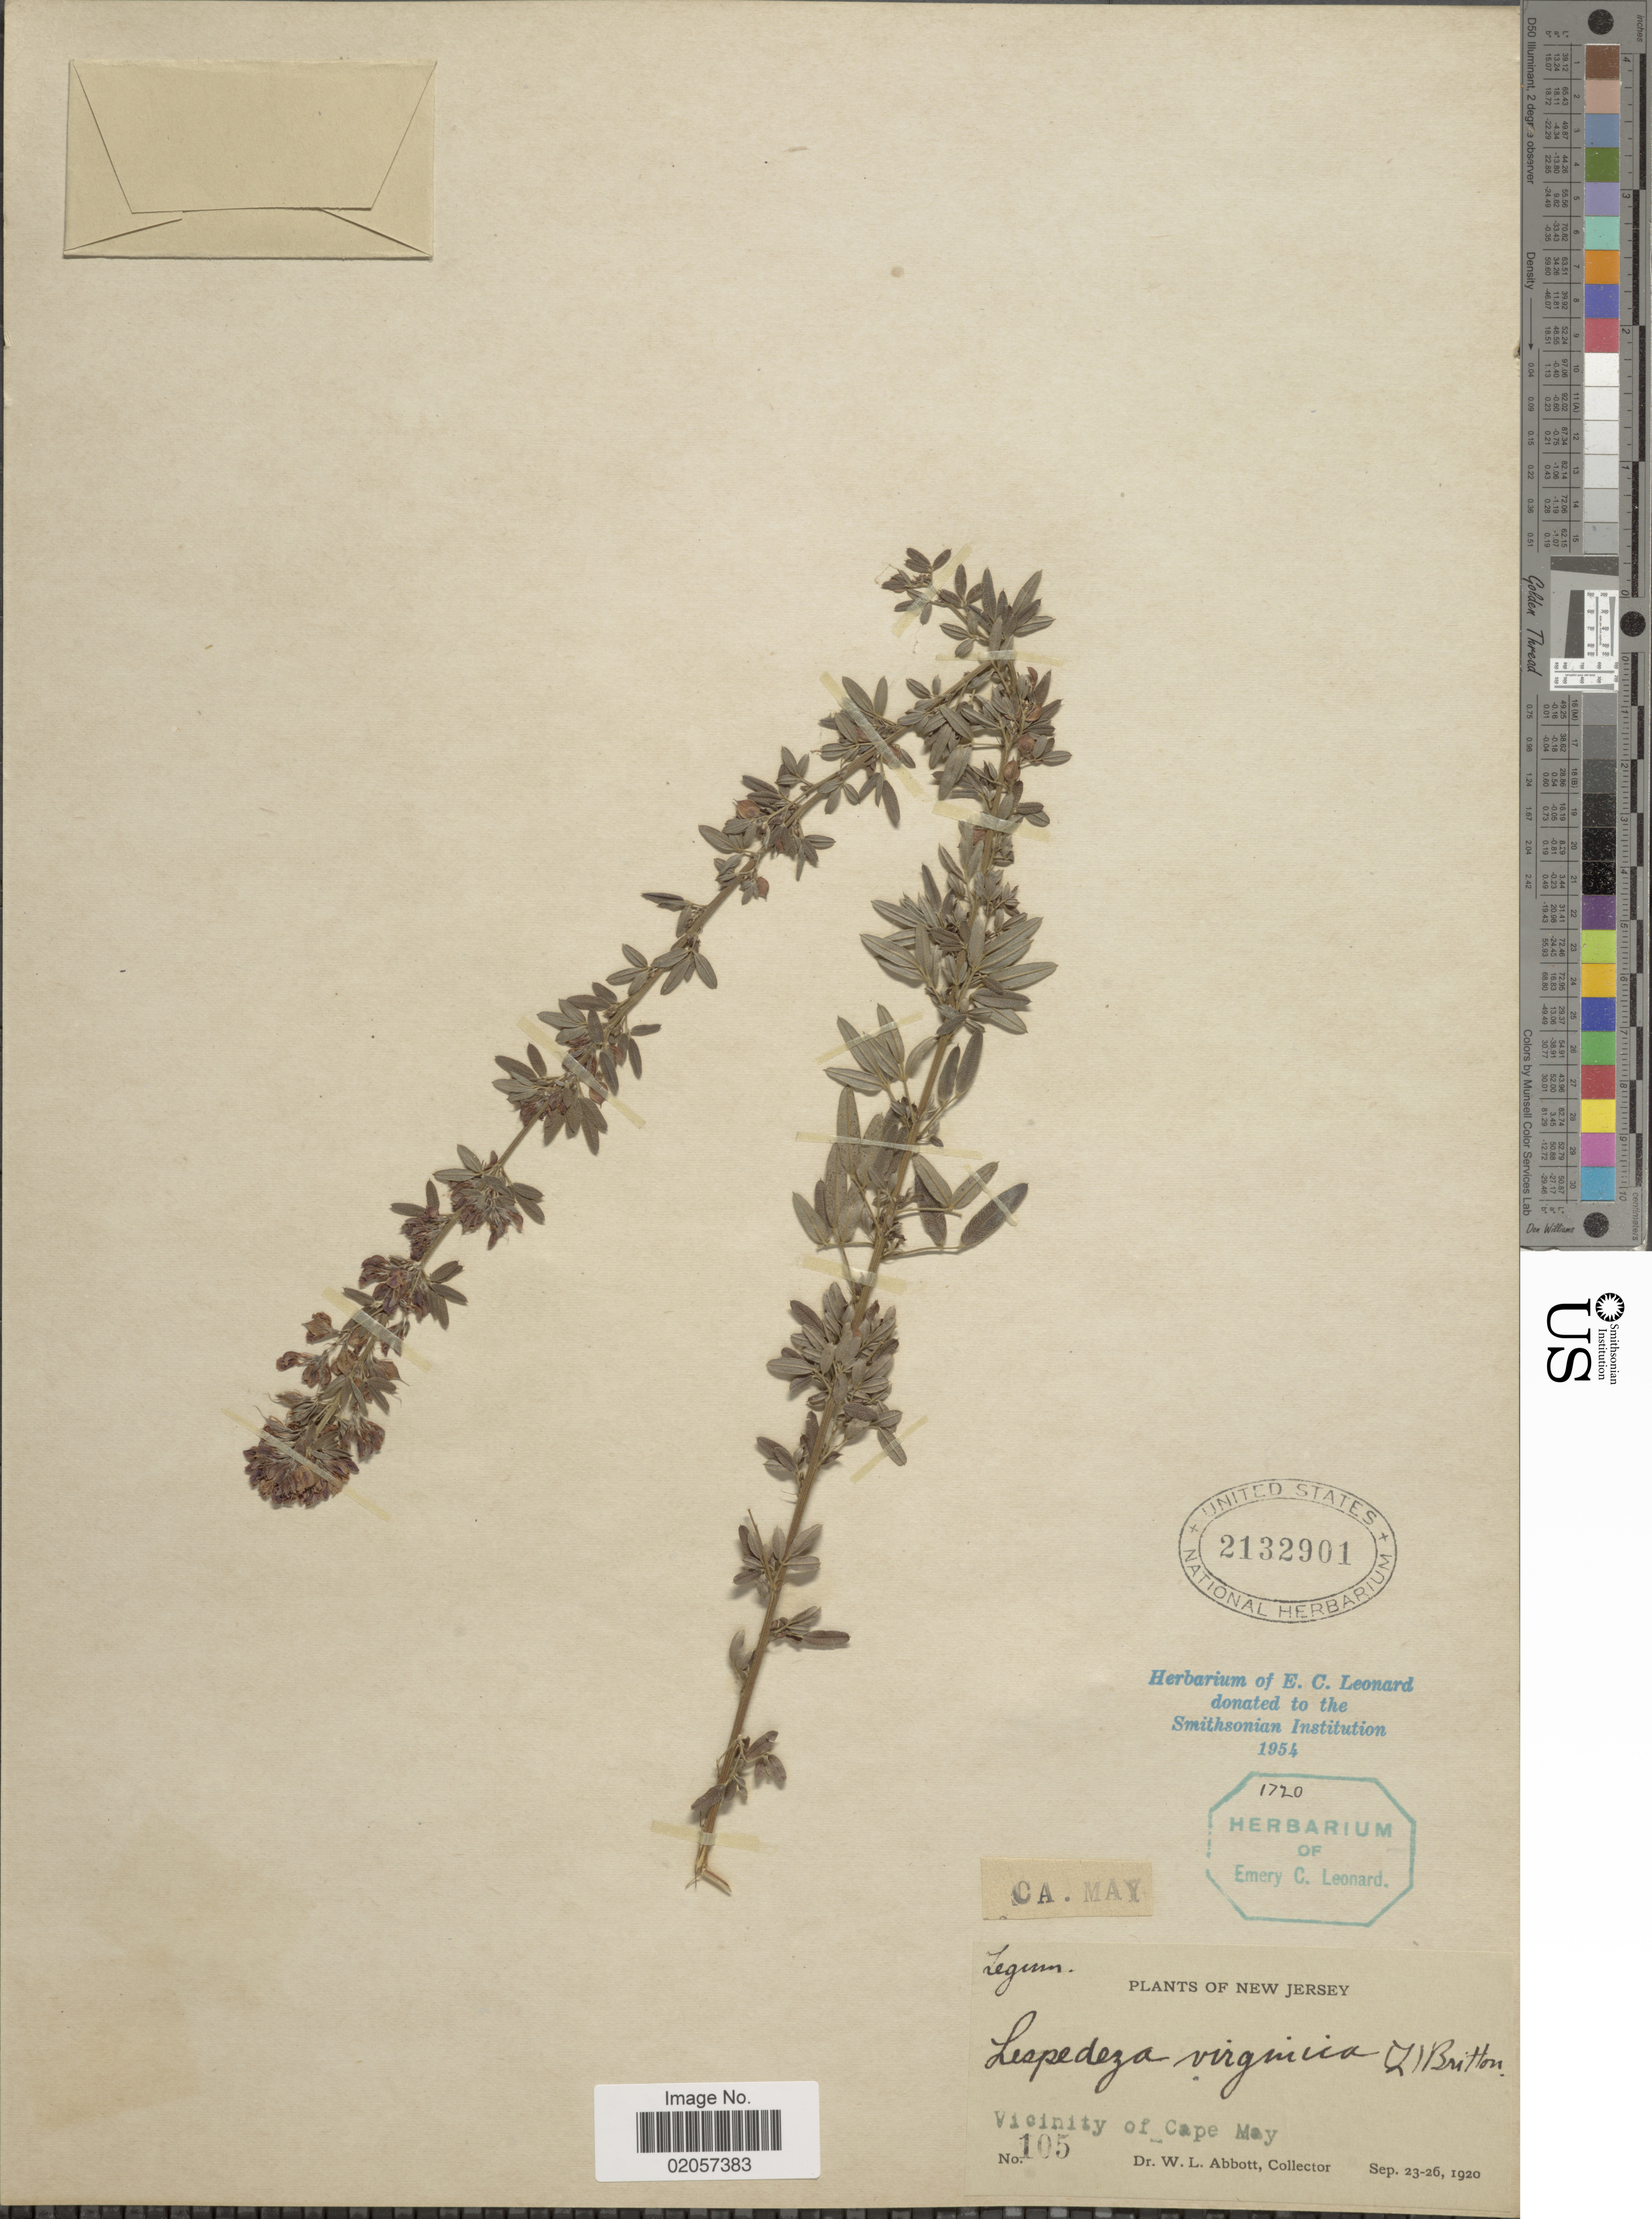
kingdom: Plantae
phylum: Tracheophyta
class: Magnoliopsida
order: Fabales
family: Fabaceae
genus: Lespedeza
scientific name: Lespedeza virginica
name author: (L.) Britton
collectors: W. L. Abbott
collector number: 105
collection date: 1920-09-23/1930-09-26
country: United States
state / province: New Jersey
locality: Vicinity of Cape May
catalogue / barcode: US 2132901